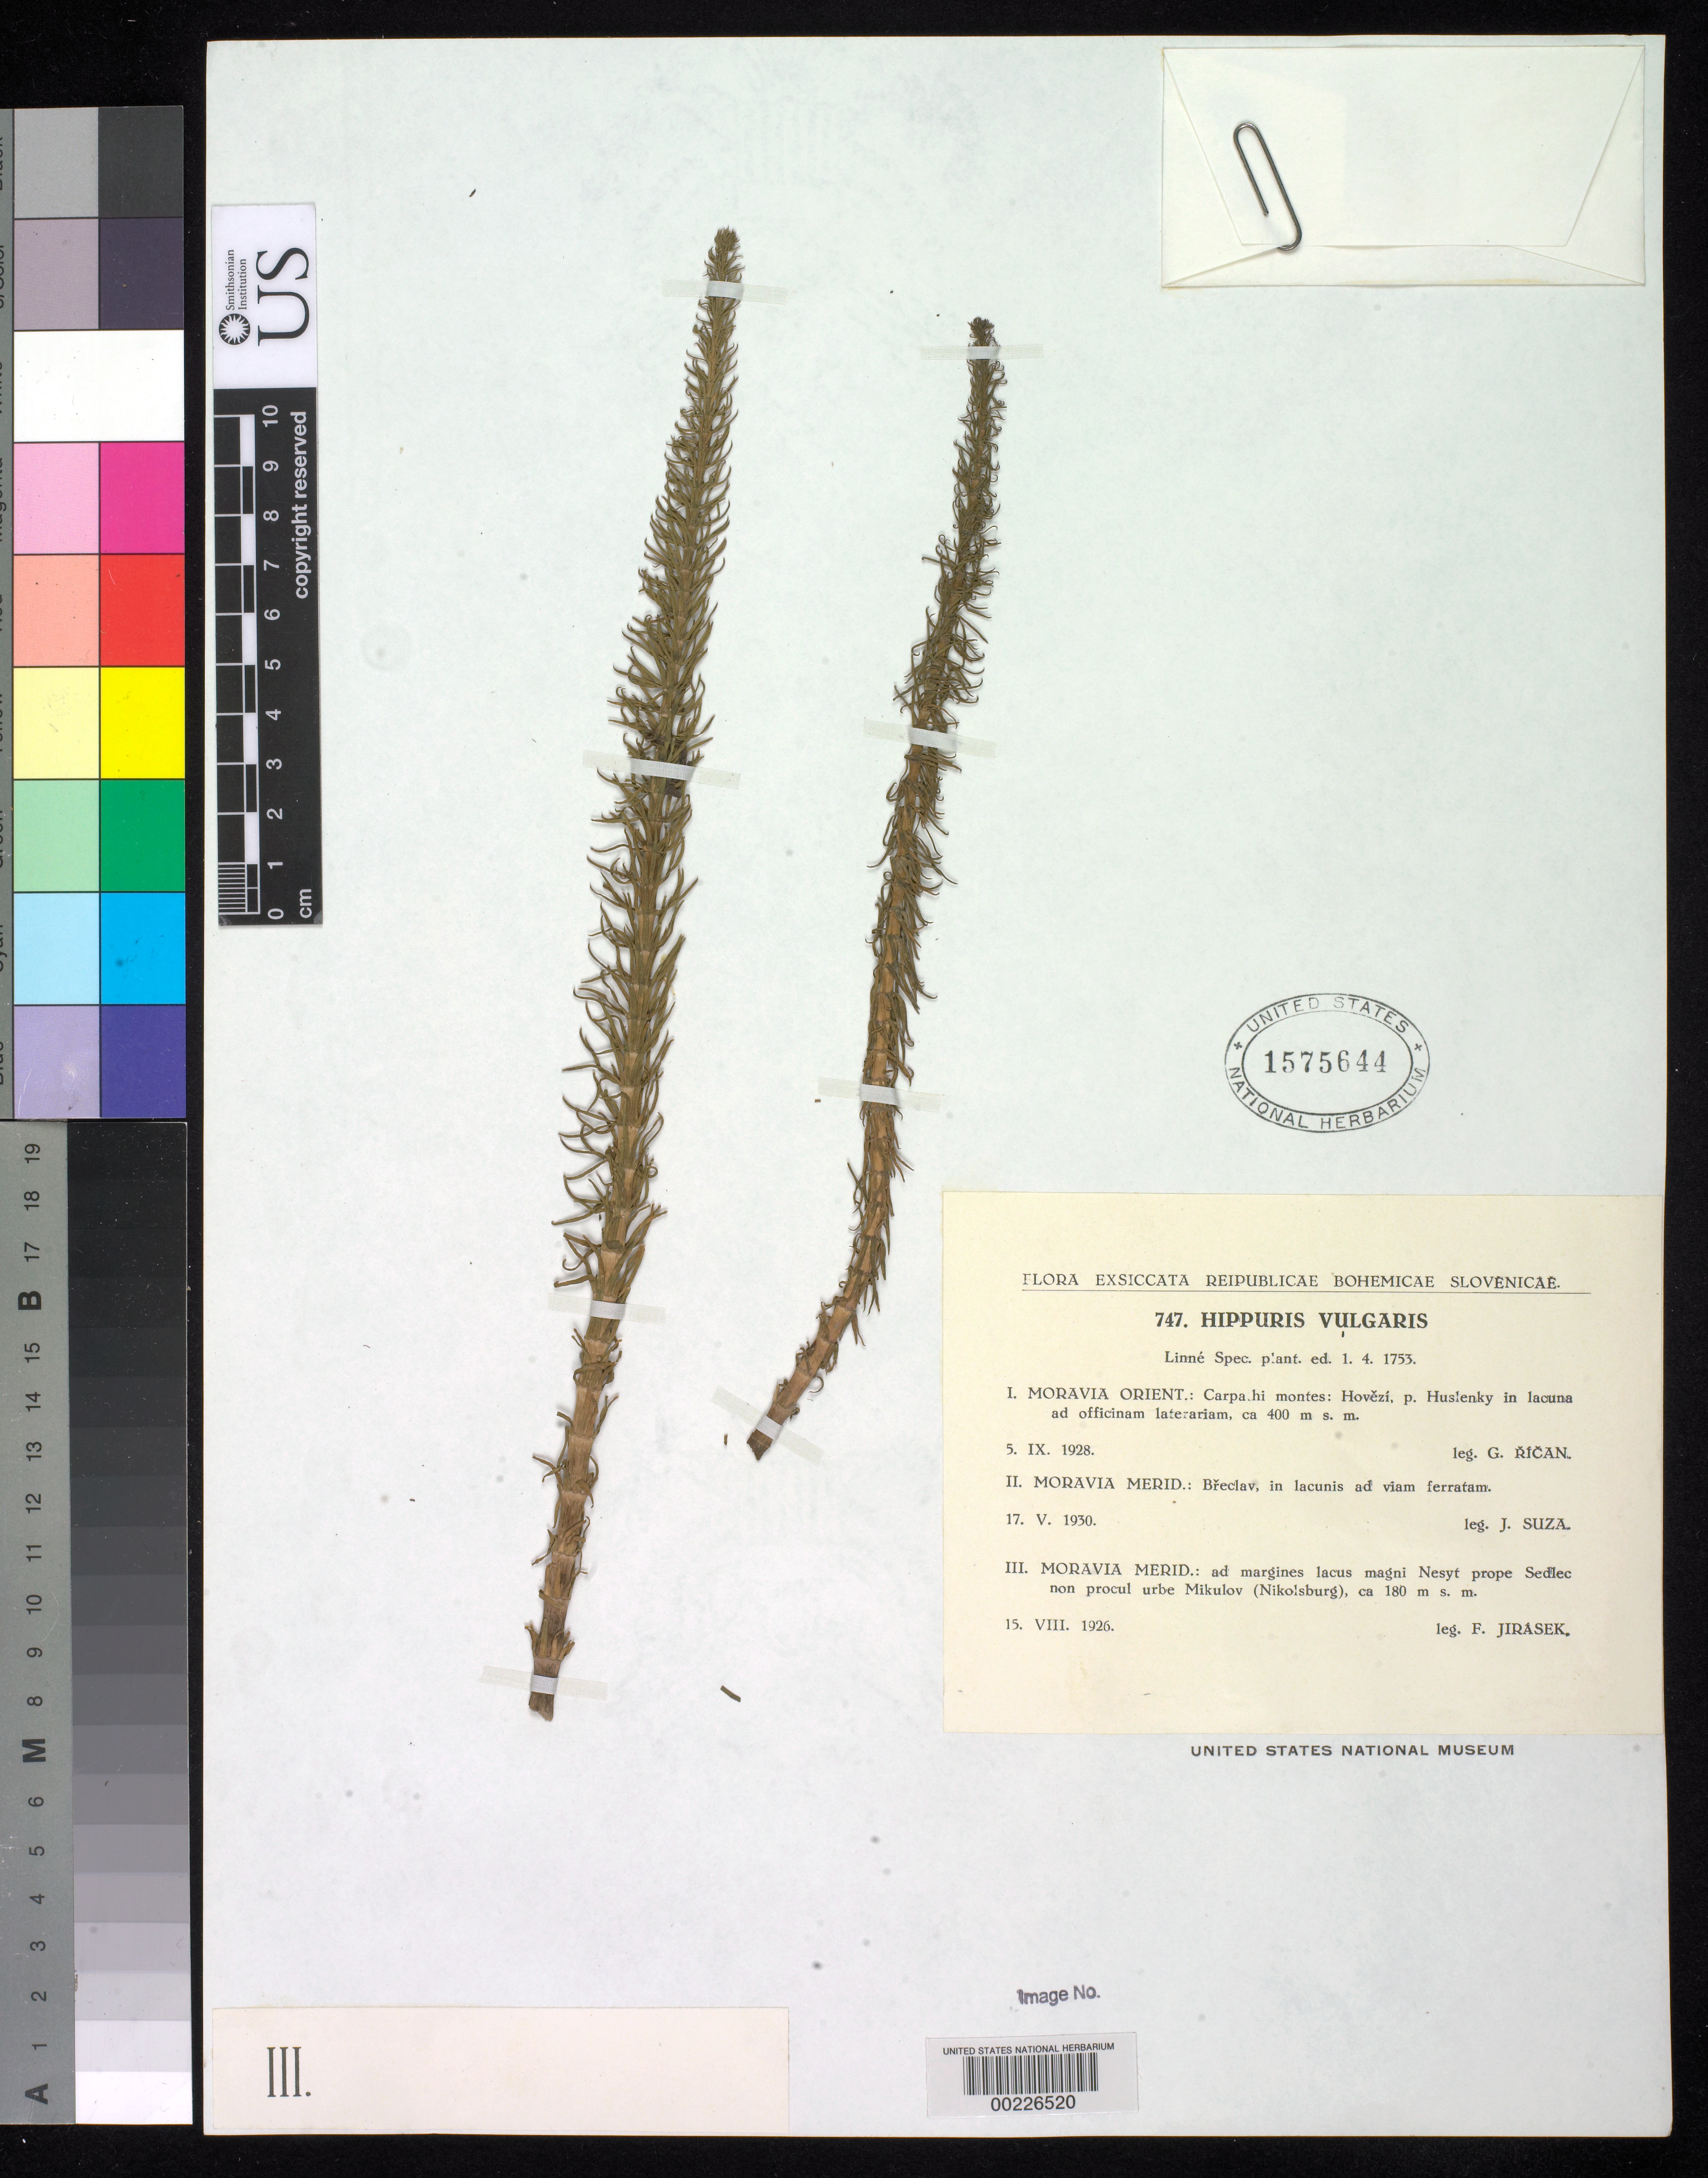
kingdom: Plantae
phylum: Tracheophyta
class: Magnoliopsida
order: Lamiales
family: Plantaginaceae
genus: Hippuris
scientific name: Hippuris vulgaris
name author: L.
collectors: F. Jirasek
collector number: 747 Iii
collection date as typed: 15 Aug 1926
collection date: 1926-08-15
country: Czechia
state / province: South Moravian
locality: Moravia Central: on the border of large lake Nesyt near Sedlec not far from the city of Mikulov (Nikolsburg)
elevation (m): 180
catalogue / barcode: US 1575644